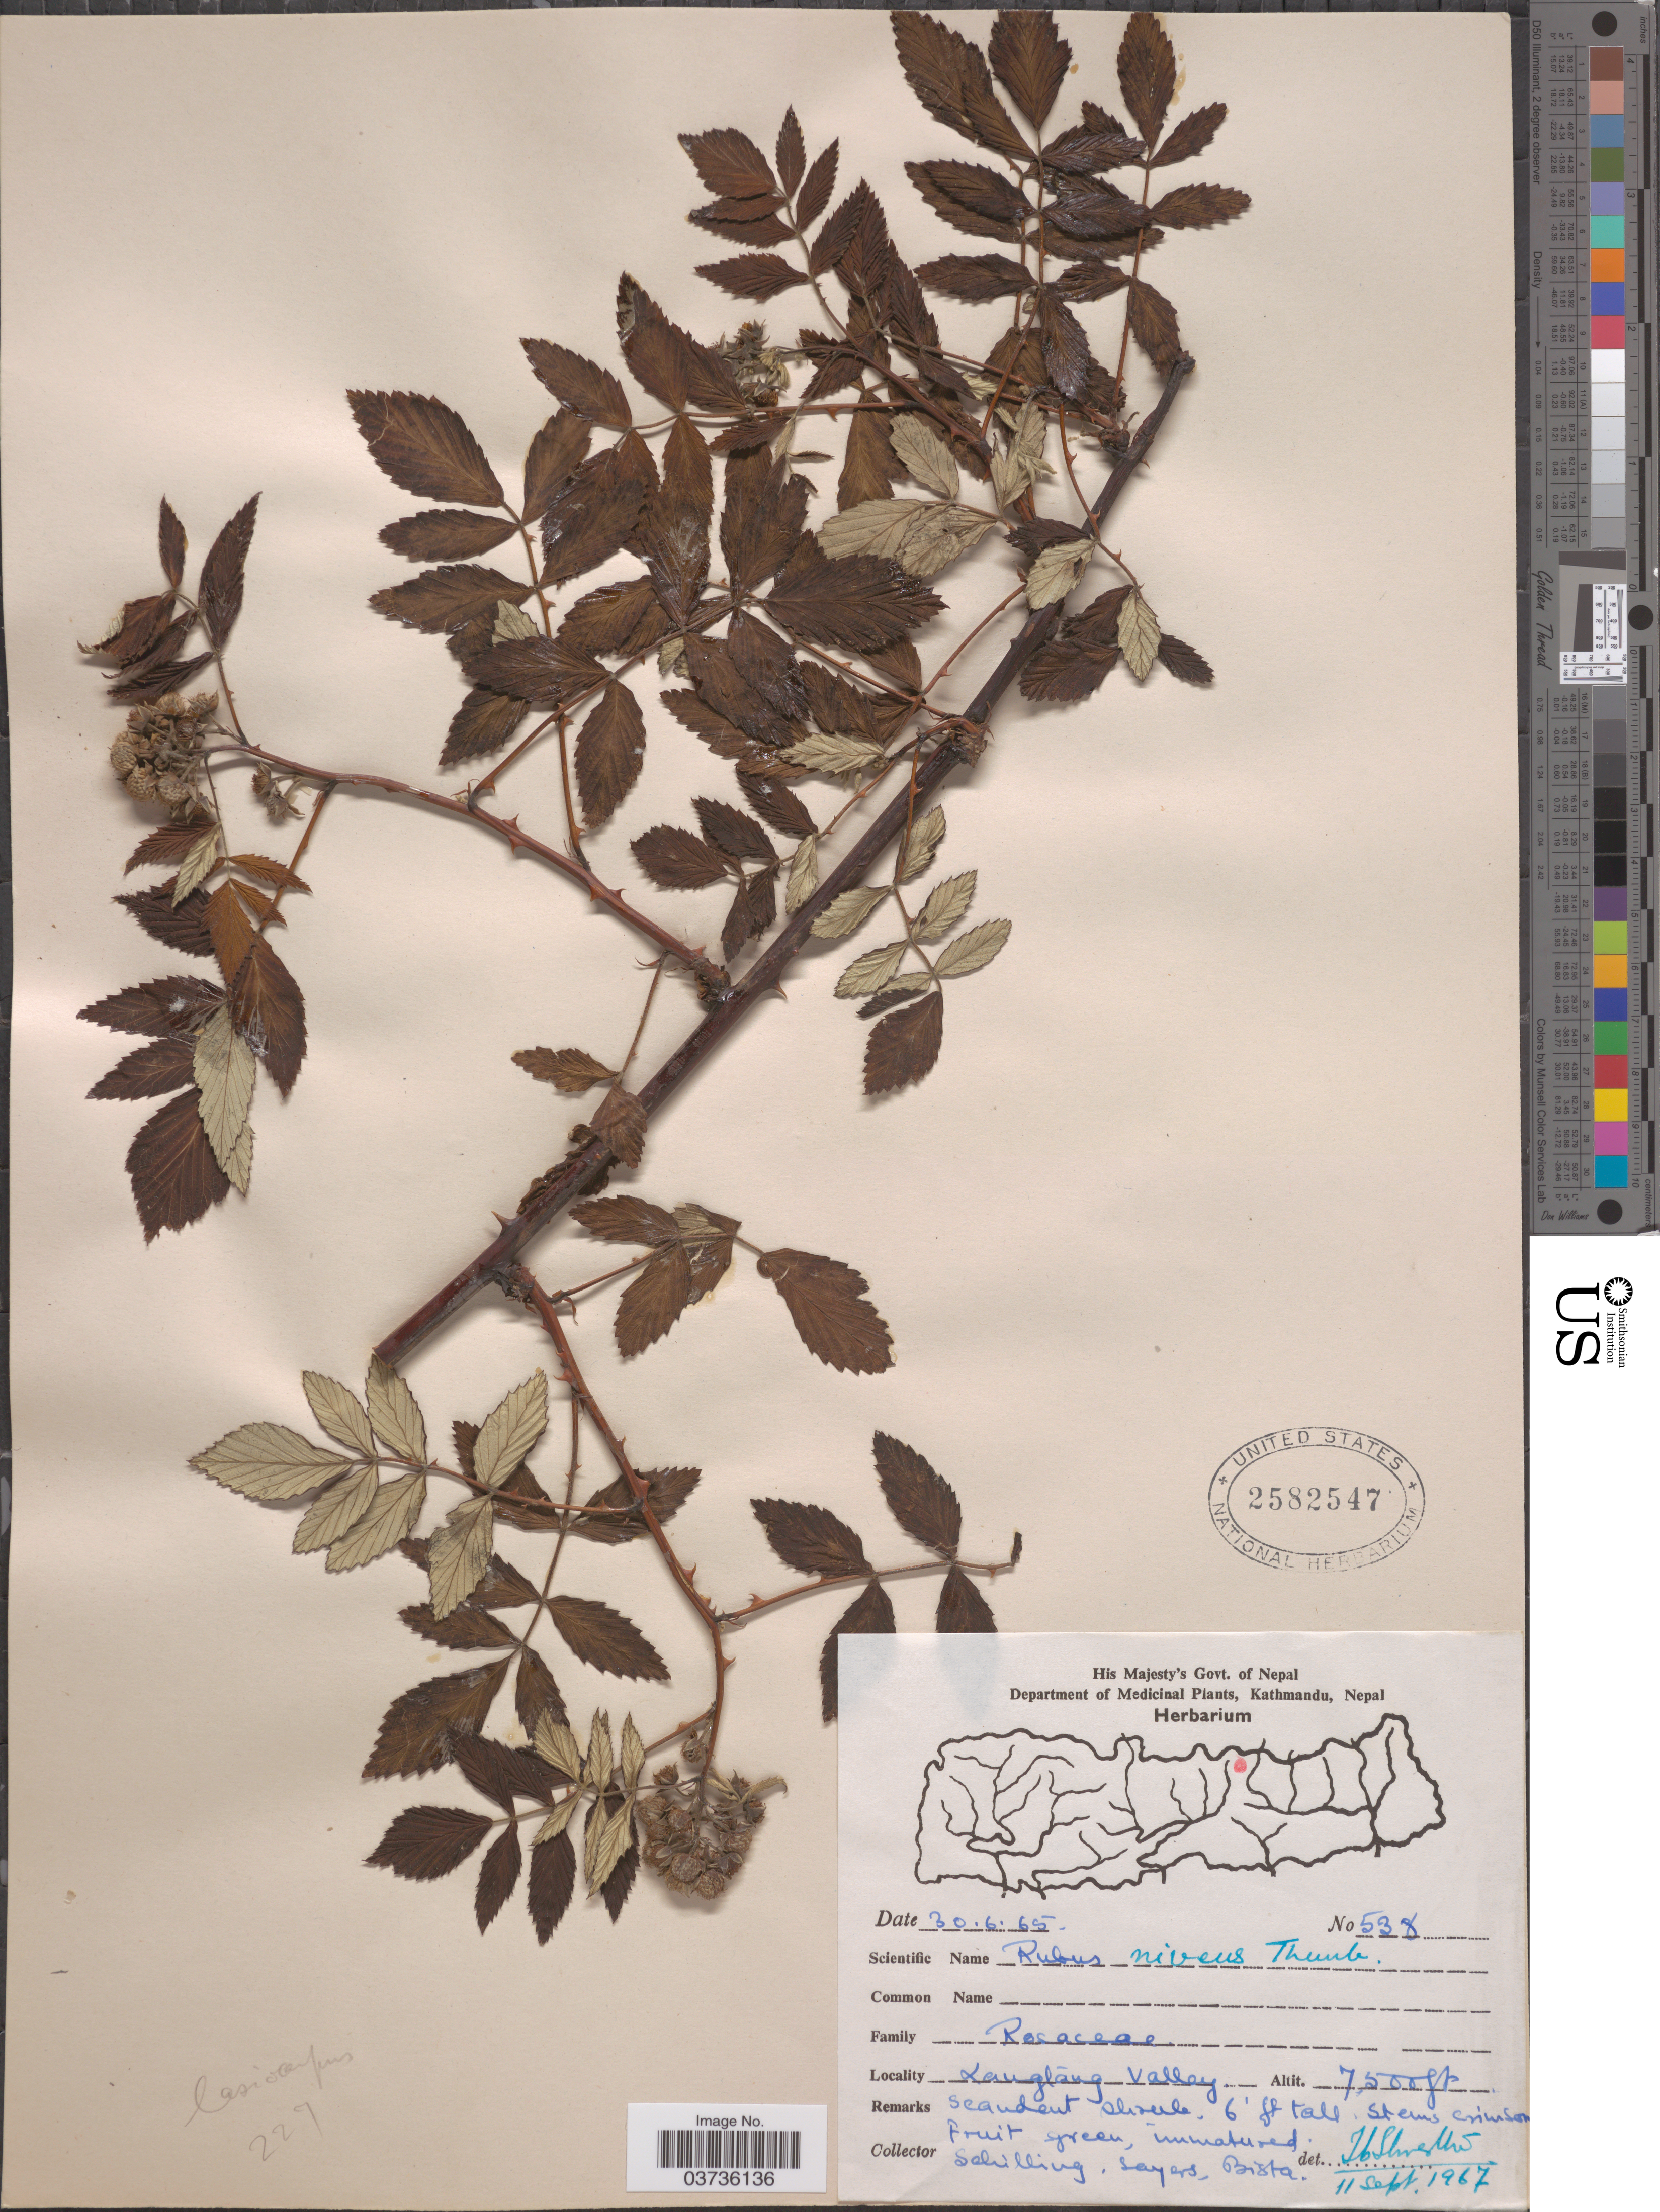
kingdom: Plantae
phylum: Tracheophyta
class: Magnoliopsida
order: Rosales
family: Rosaceae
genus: Rubus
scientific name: Rubus niveus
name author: Thunb.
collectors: Schilling, --, -. Sayers & -. Bista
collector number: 538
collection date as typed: Transcribed d/m/y: 30/6/65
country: Nepal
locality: Langtang Valley.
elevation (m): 2286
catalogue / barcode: US 2582547